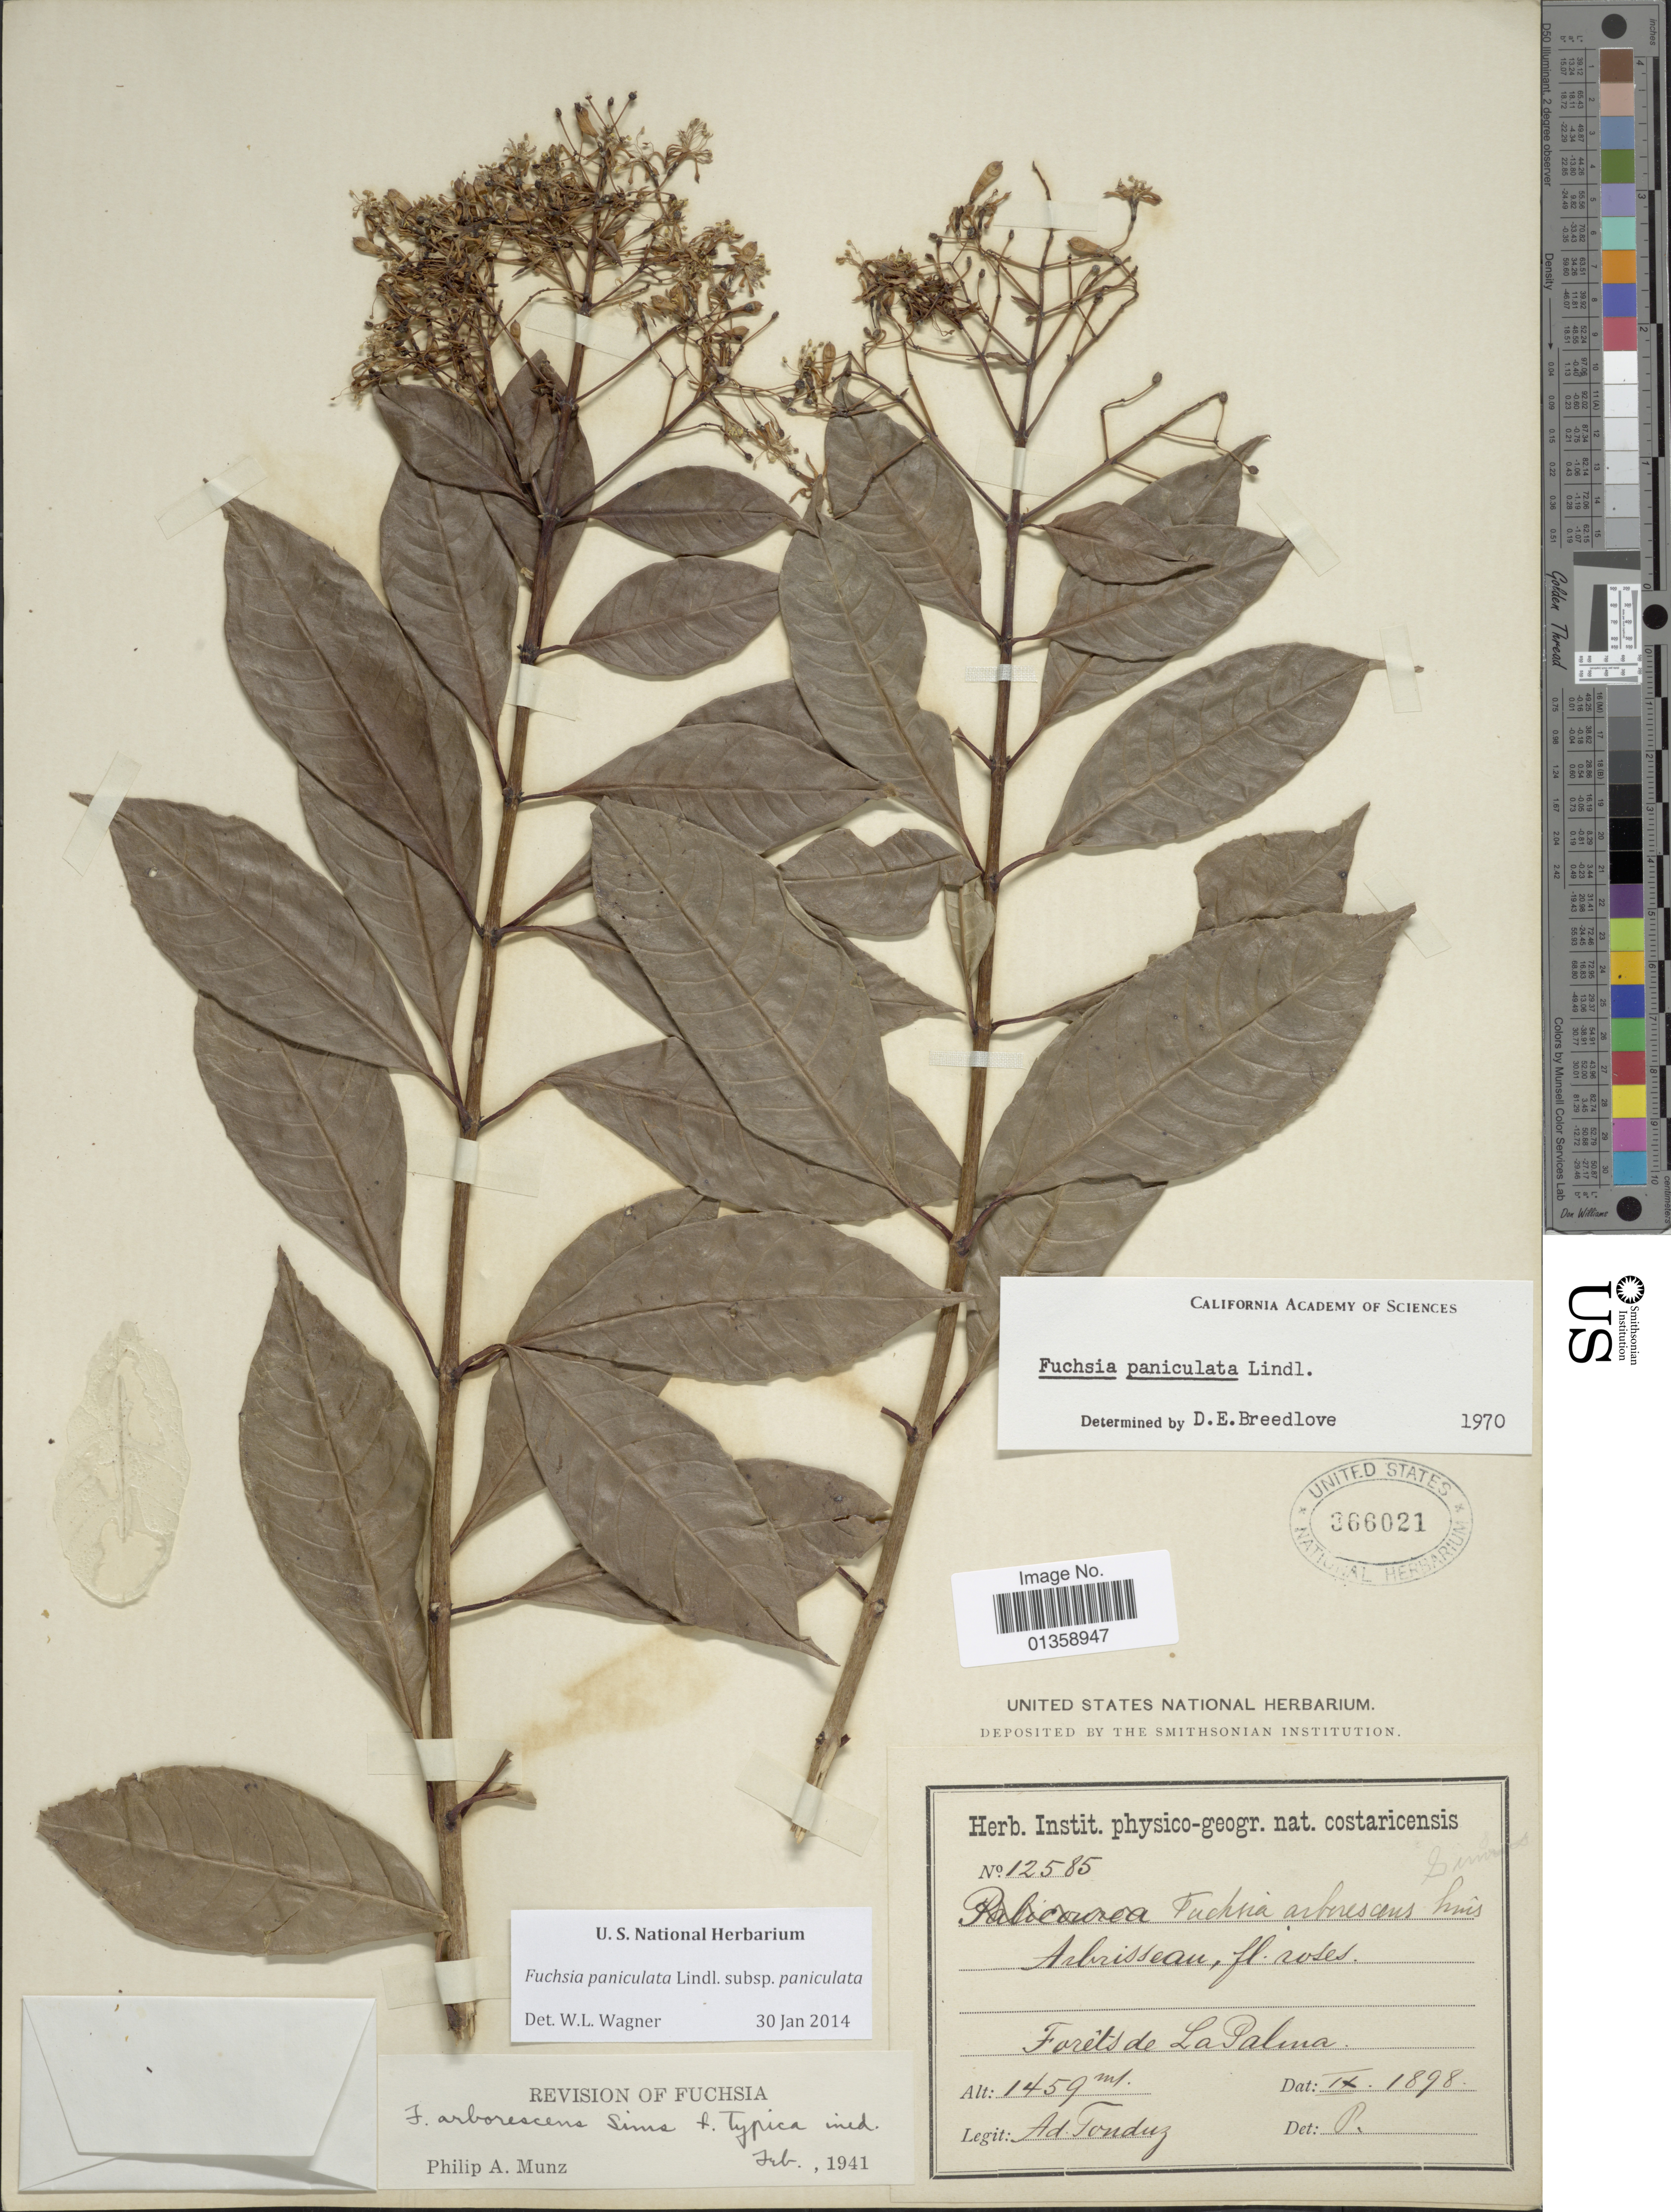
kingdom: Plantae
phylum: Tracheophyta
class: Magnoliopsida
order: Myrtales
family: Onagraceae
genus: Fuchsia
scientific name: Fuchsia paniculata subsp. paniculata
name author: Lindl.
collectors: A. Tonduz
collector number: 12585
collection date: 1898-09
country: Costa Rica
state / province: San José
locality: Forêts de La Palma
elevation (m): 1459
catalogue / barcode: US 366021